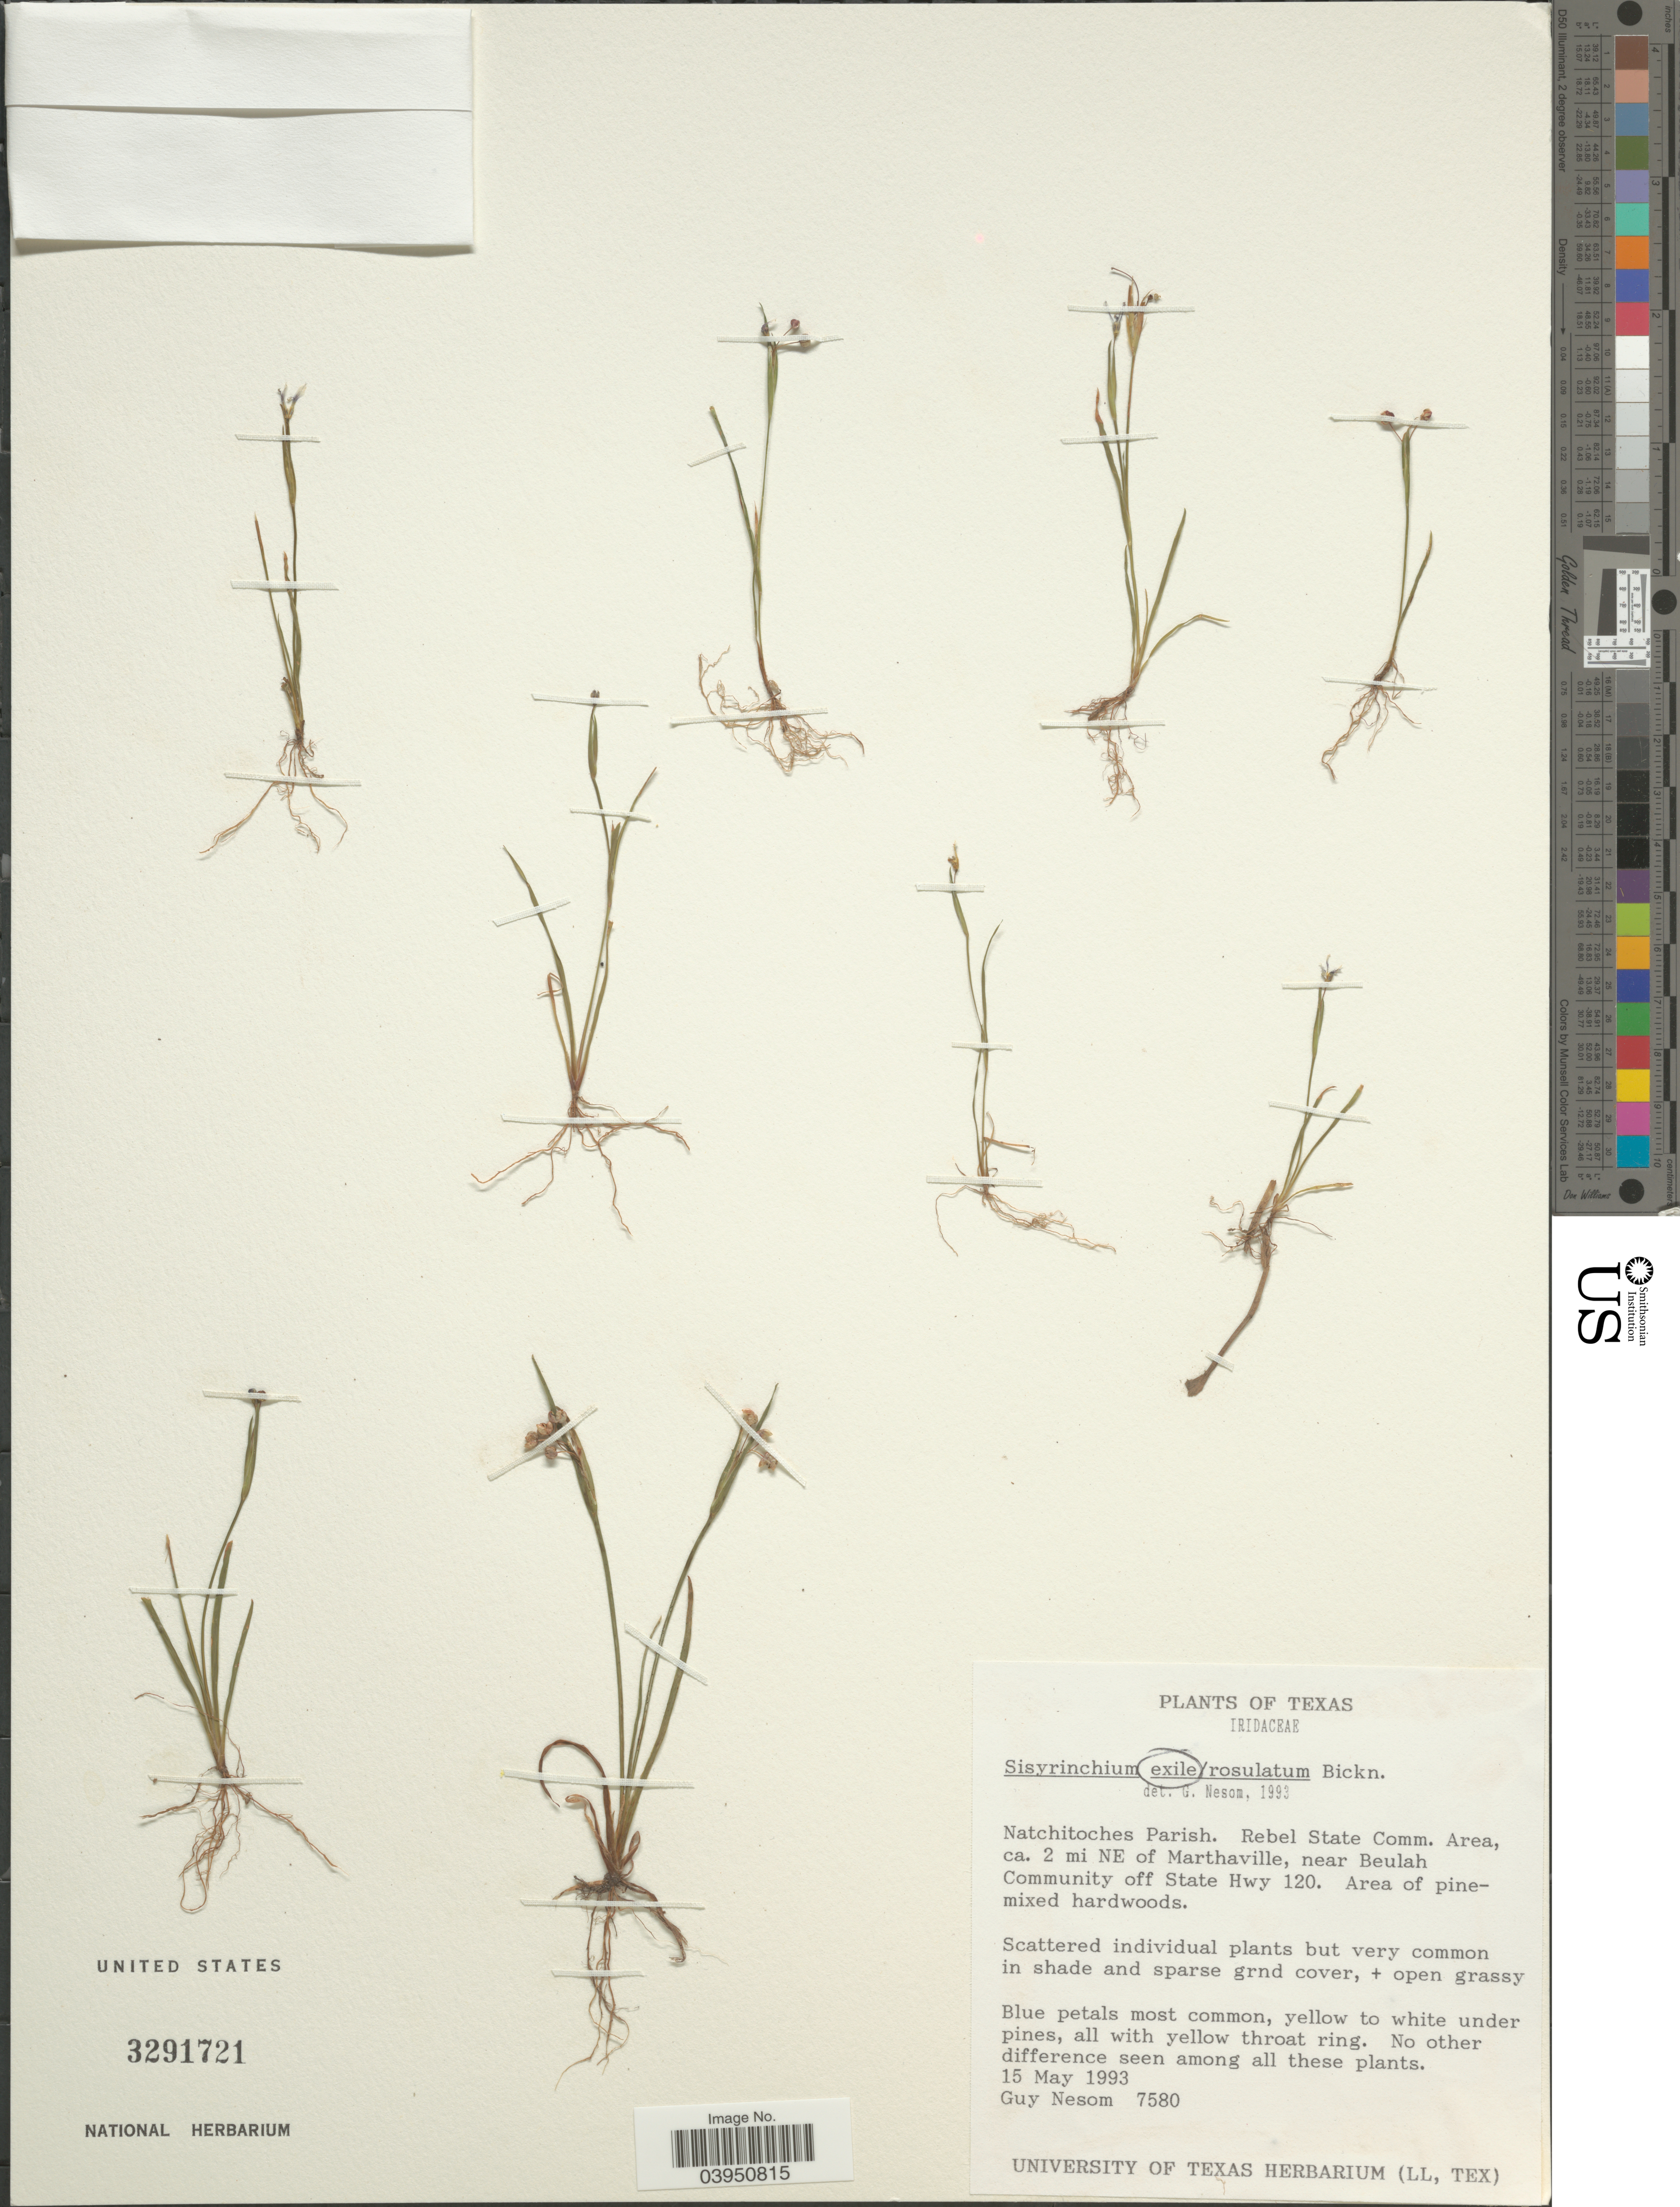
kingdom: Plantae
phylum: Tracheophyta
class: Liliopsida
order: Asparagales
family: Iridaceae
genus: Sisyrinchium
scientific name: Sisyrinchium exile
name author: E.P. Bicknell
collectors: G. Nesom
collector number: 7580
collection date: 1993-05-15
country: United States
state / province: Texas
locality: Natchitoches Parish. Rebel State Comm. Area, ca. 2 mi NE of Marthaville, near Beulah Community off State Hwy 120.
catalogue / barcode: US 3291721